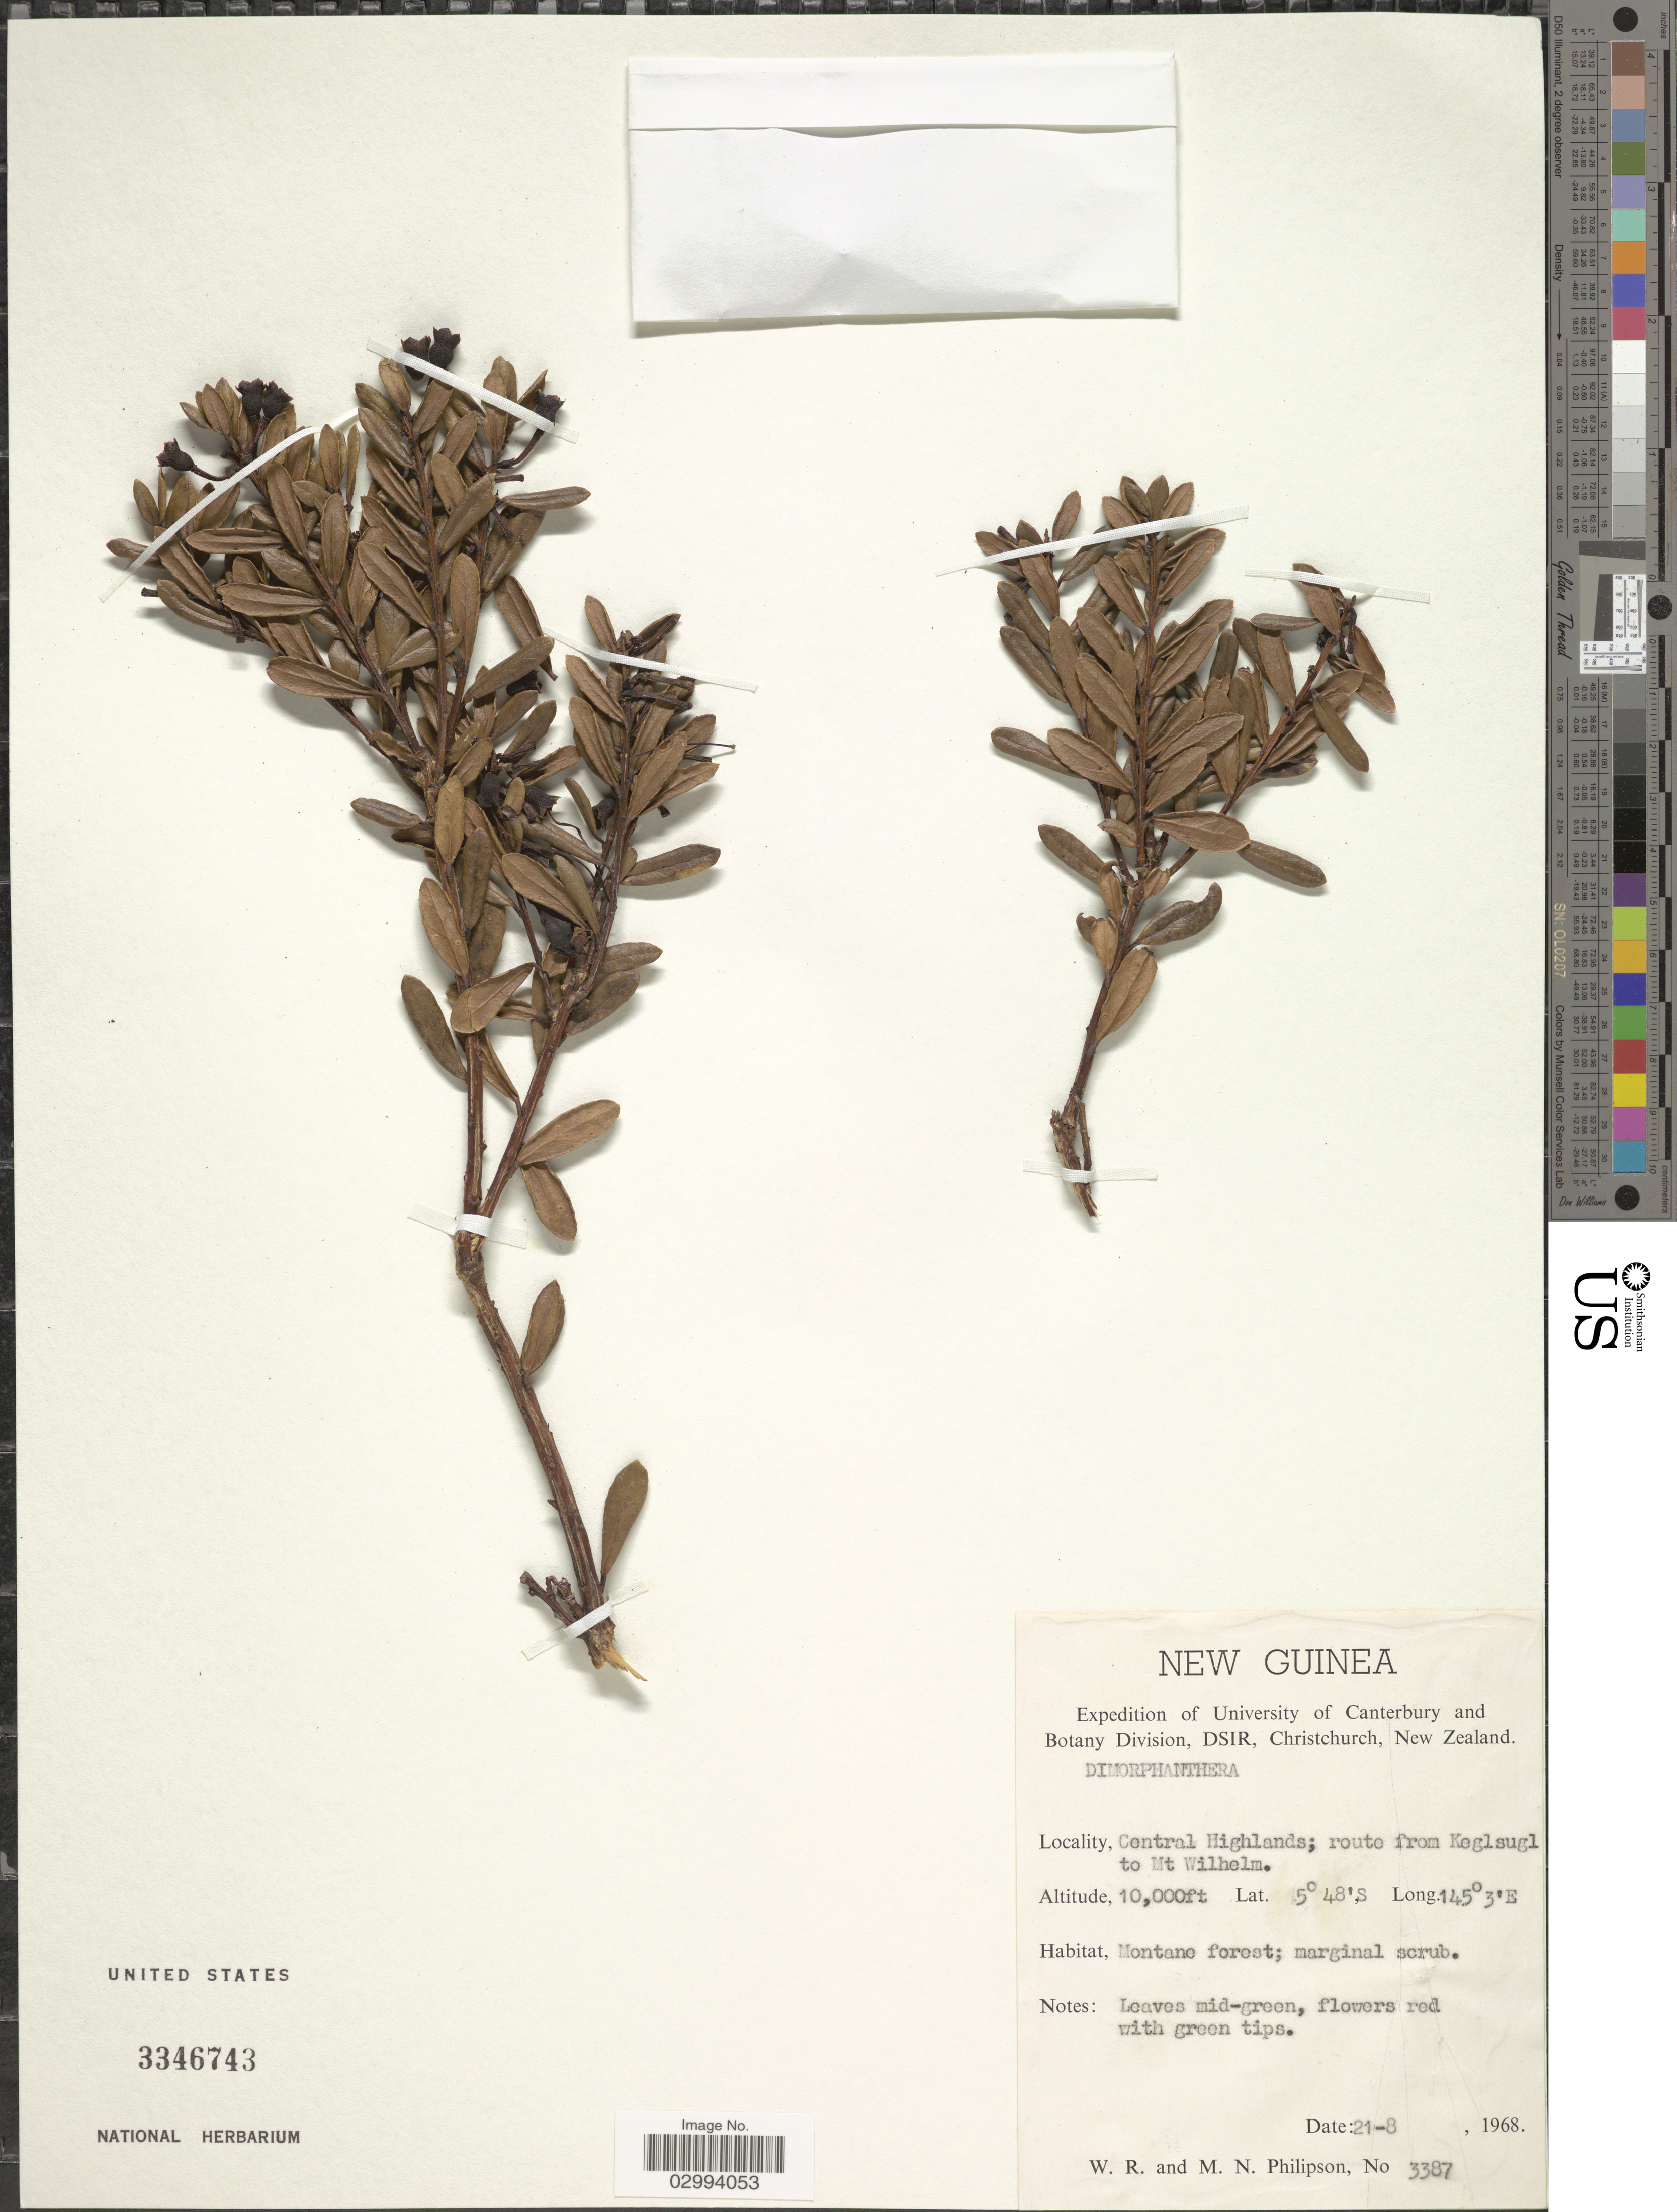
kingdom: Plantae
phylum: Tracheophyta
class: Magnoliopsida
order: Ericales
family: Ericaceae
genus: Dimorphanthera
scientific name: Dimorphanthera sp.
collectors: W. R. Philipson & M. Philipson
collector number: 3387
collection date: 1968-08-21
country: Papua New Guinea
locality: New Guinea. Central Highlands; route from Keglsugl to Mt Wilhelm.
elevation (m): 3048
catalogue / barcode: US 3346743